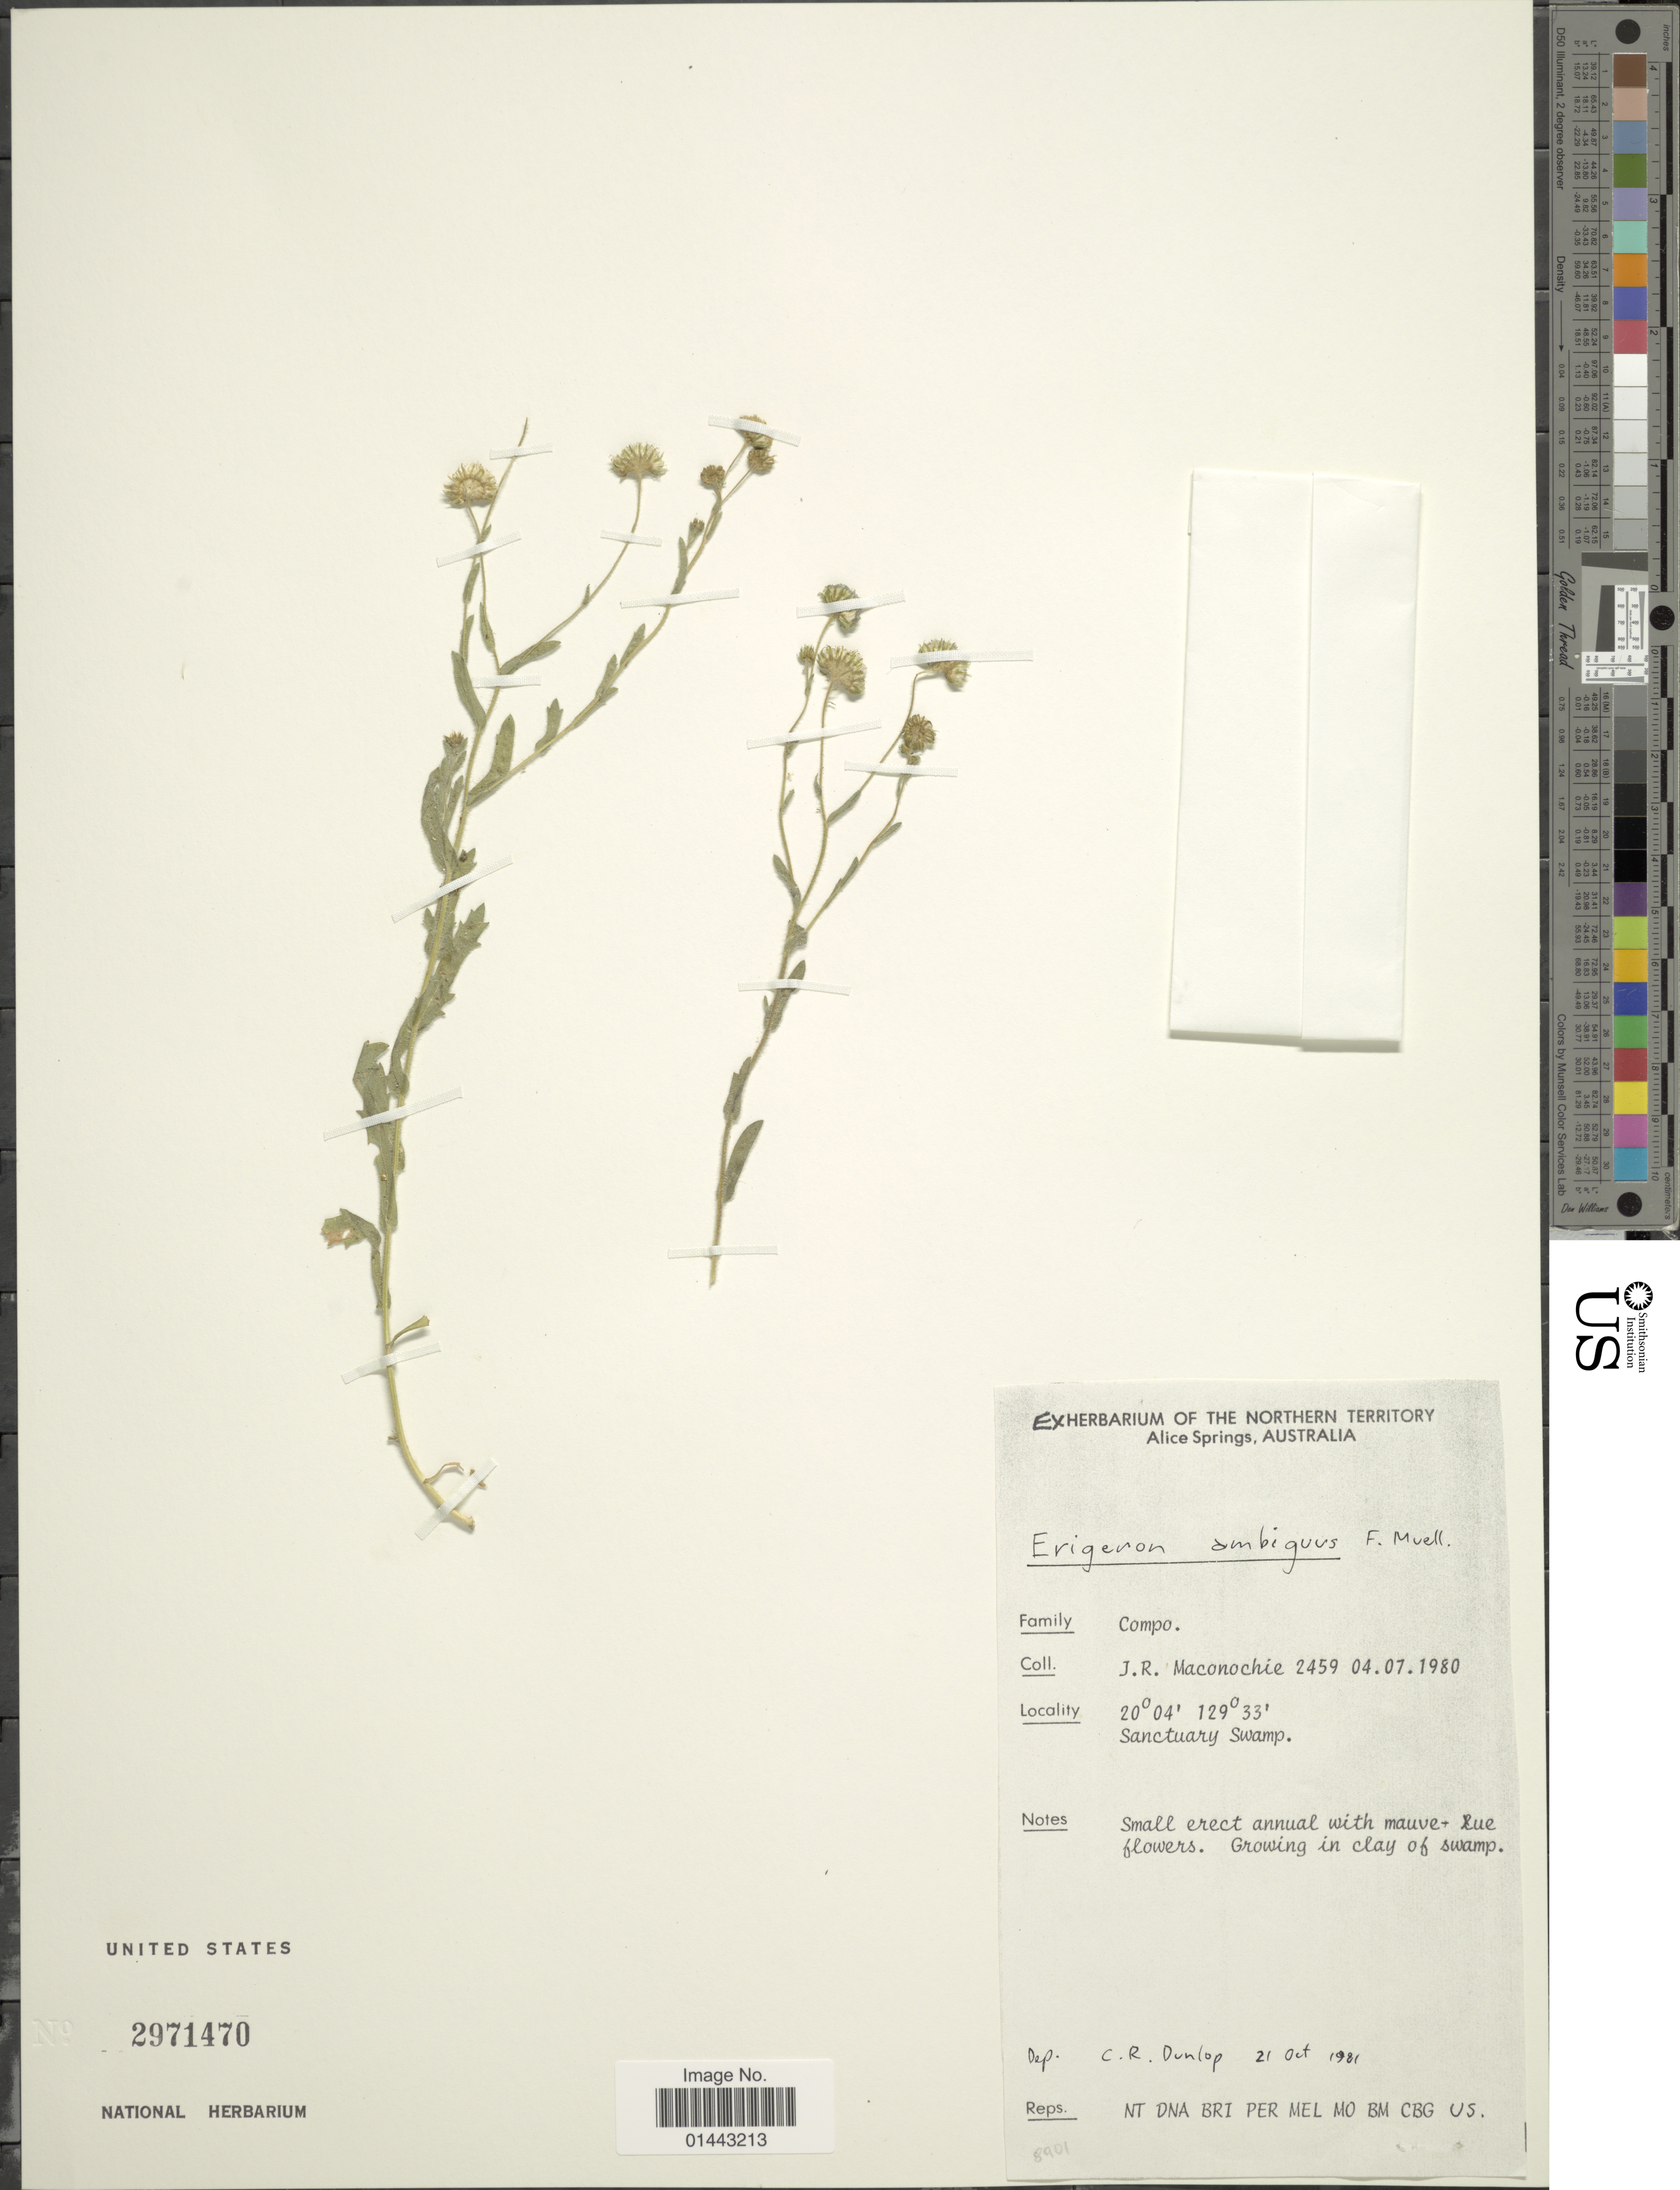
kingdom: Plantae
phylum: Tracheophyta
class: Magnoliopsida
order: Asterales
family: Asteraceae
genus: Erigeron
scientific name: Erigeron ambiguus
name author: F. Muell.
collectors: J. Maconochie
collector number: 2459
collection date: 1980-07-04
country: Australia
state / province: Northern Territory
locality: Alice Springs, Sanctuary Swamp.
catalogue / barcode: US 2971470